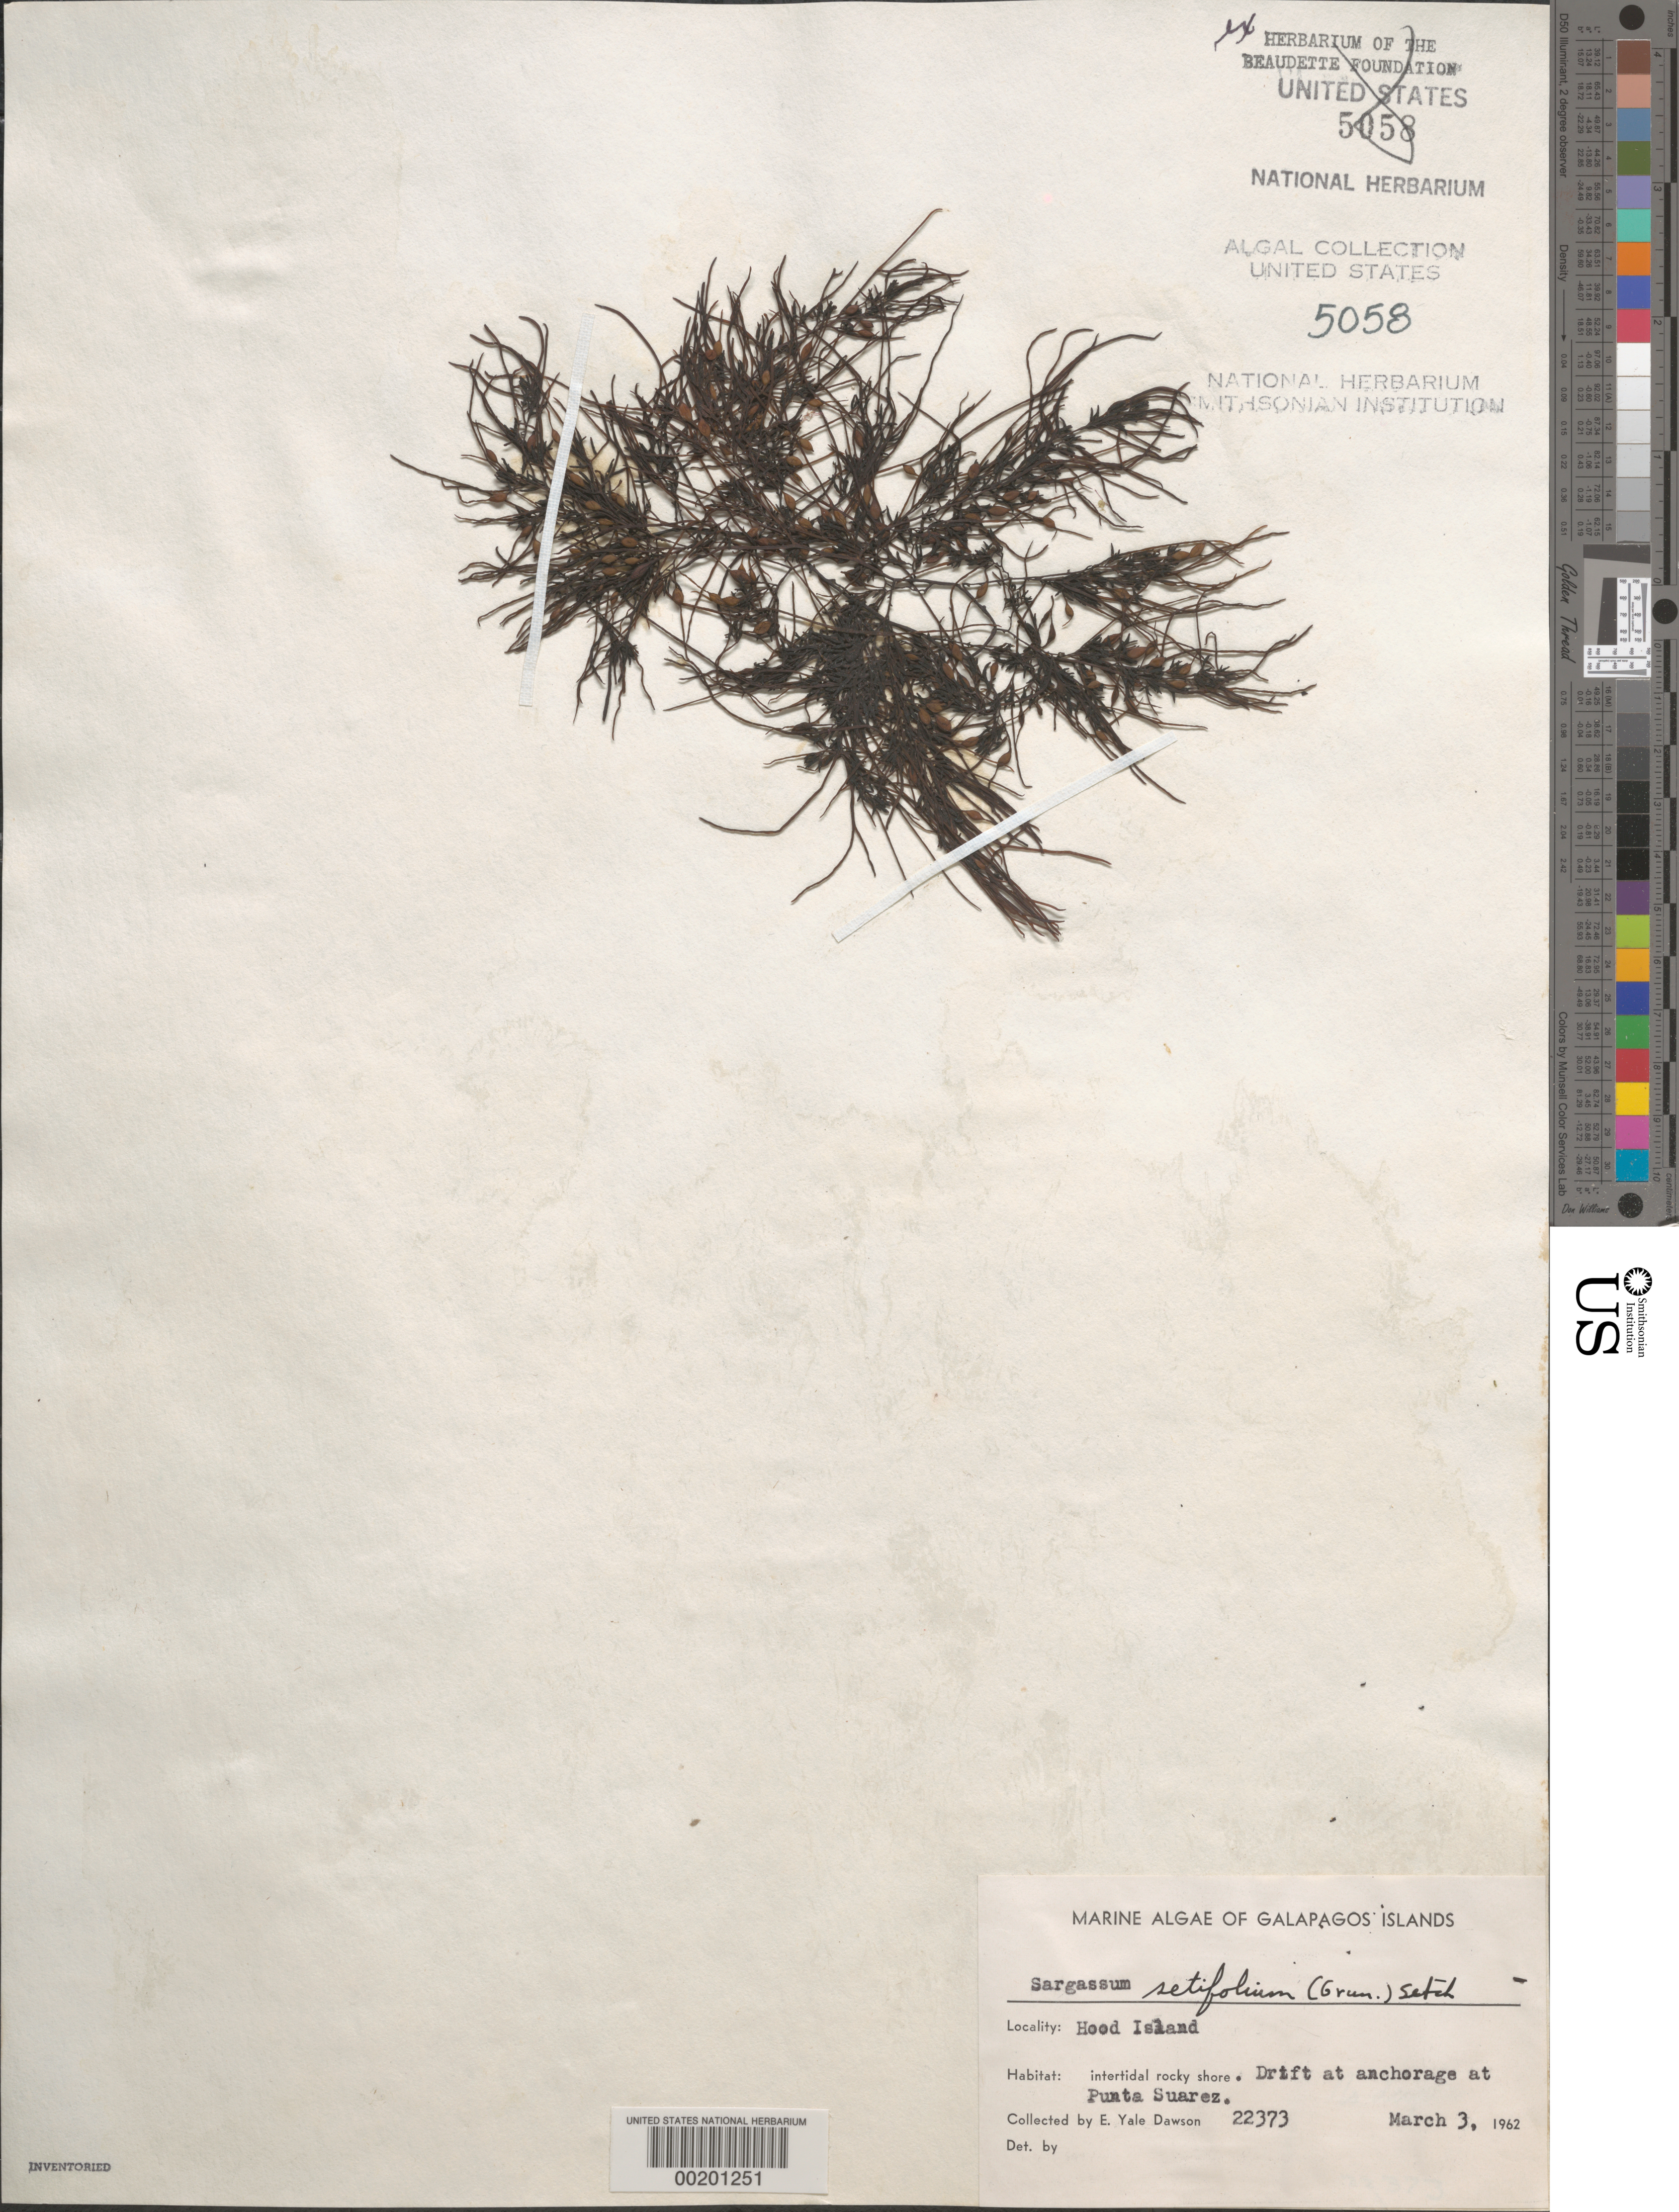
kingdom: Chromista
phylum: Ochrophyta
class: Phaeophyceae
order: Fucales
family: Sargassaceae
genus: Sargassum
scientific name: Sargassum setifolium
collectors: E. Y. Dawson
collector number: EYD 22373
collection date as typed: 03 Mar 1962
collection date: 1962-03-03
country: Ecuador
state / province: Colón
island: Española [Hood]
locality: Punta Suarez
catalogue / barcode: US 5058